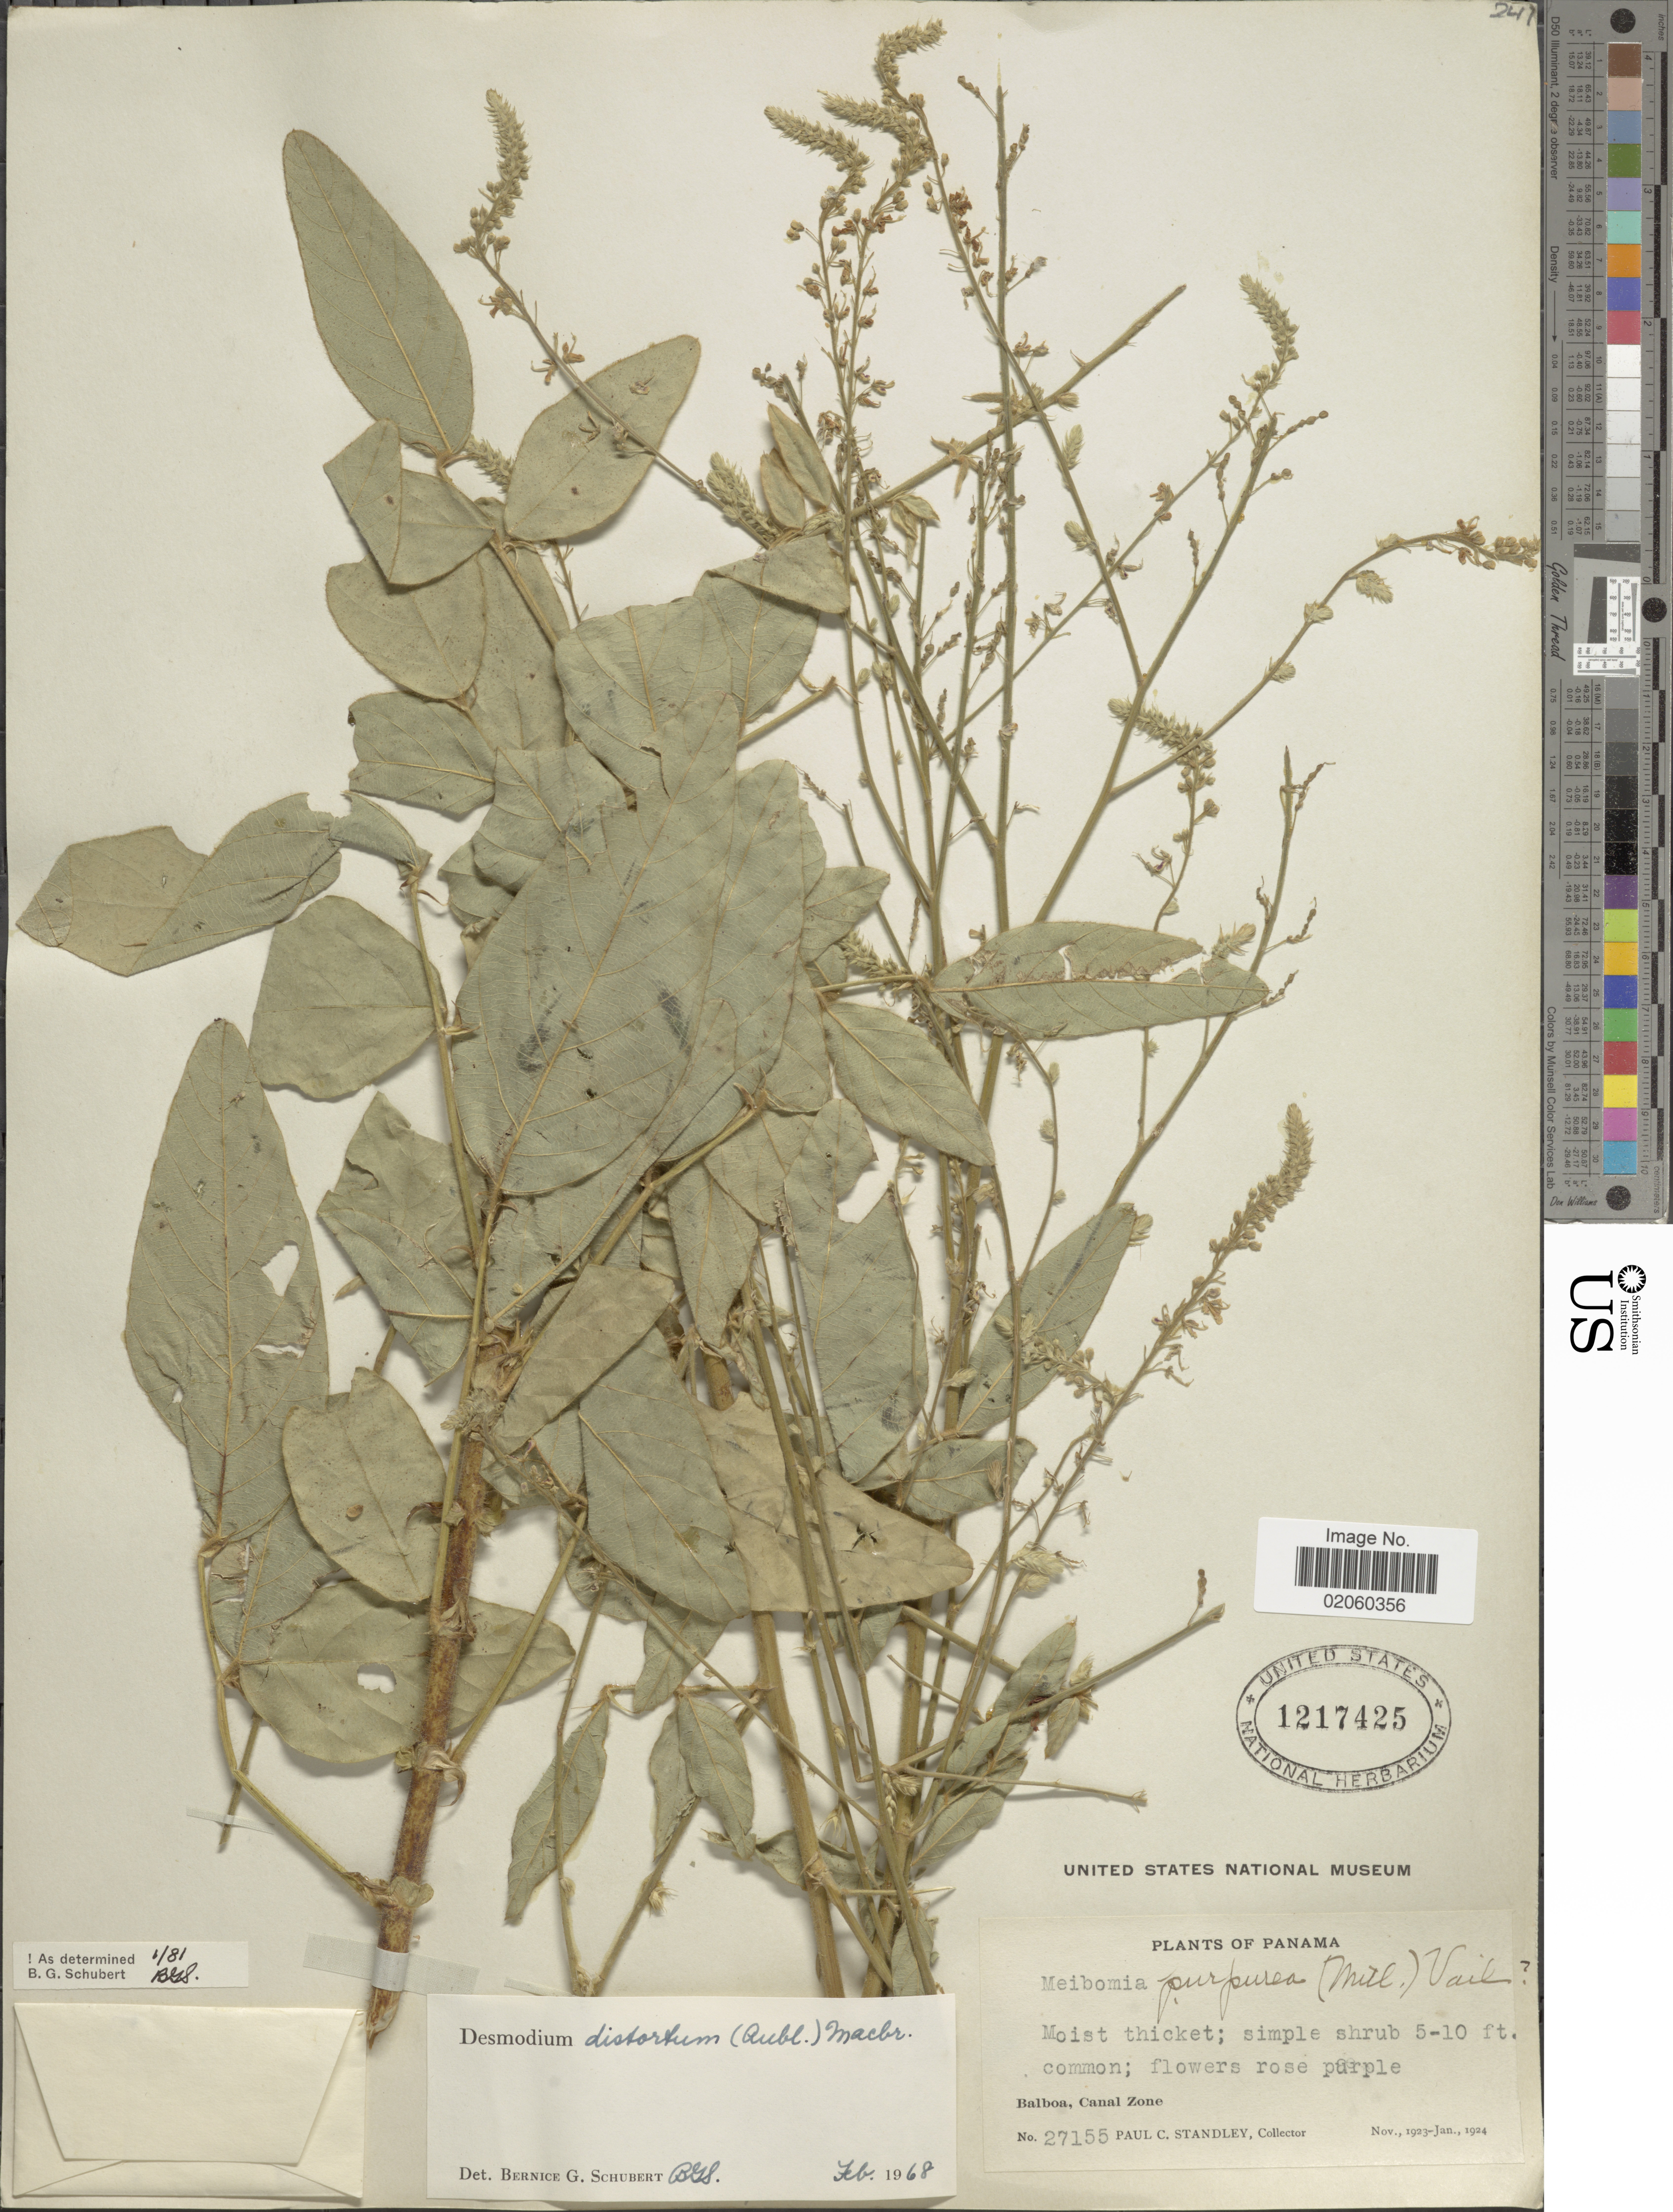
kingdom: Plantae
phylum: Tracheophyta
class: Magnoliopsida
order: Fabales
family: Fabaceae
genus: Desmodium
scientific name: Desmodium distortum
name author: (Aubl.) J.F. Macbr.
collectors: P. C. Standley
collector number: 27155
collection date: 1923-11/1924-01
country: Panama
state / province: Colón / Panamá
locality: Balboa, Canal Zone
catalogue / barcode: US 1217425